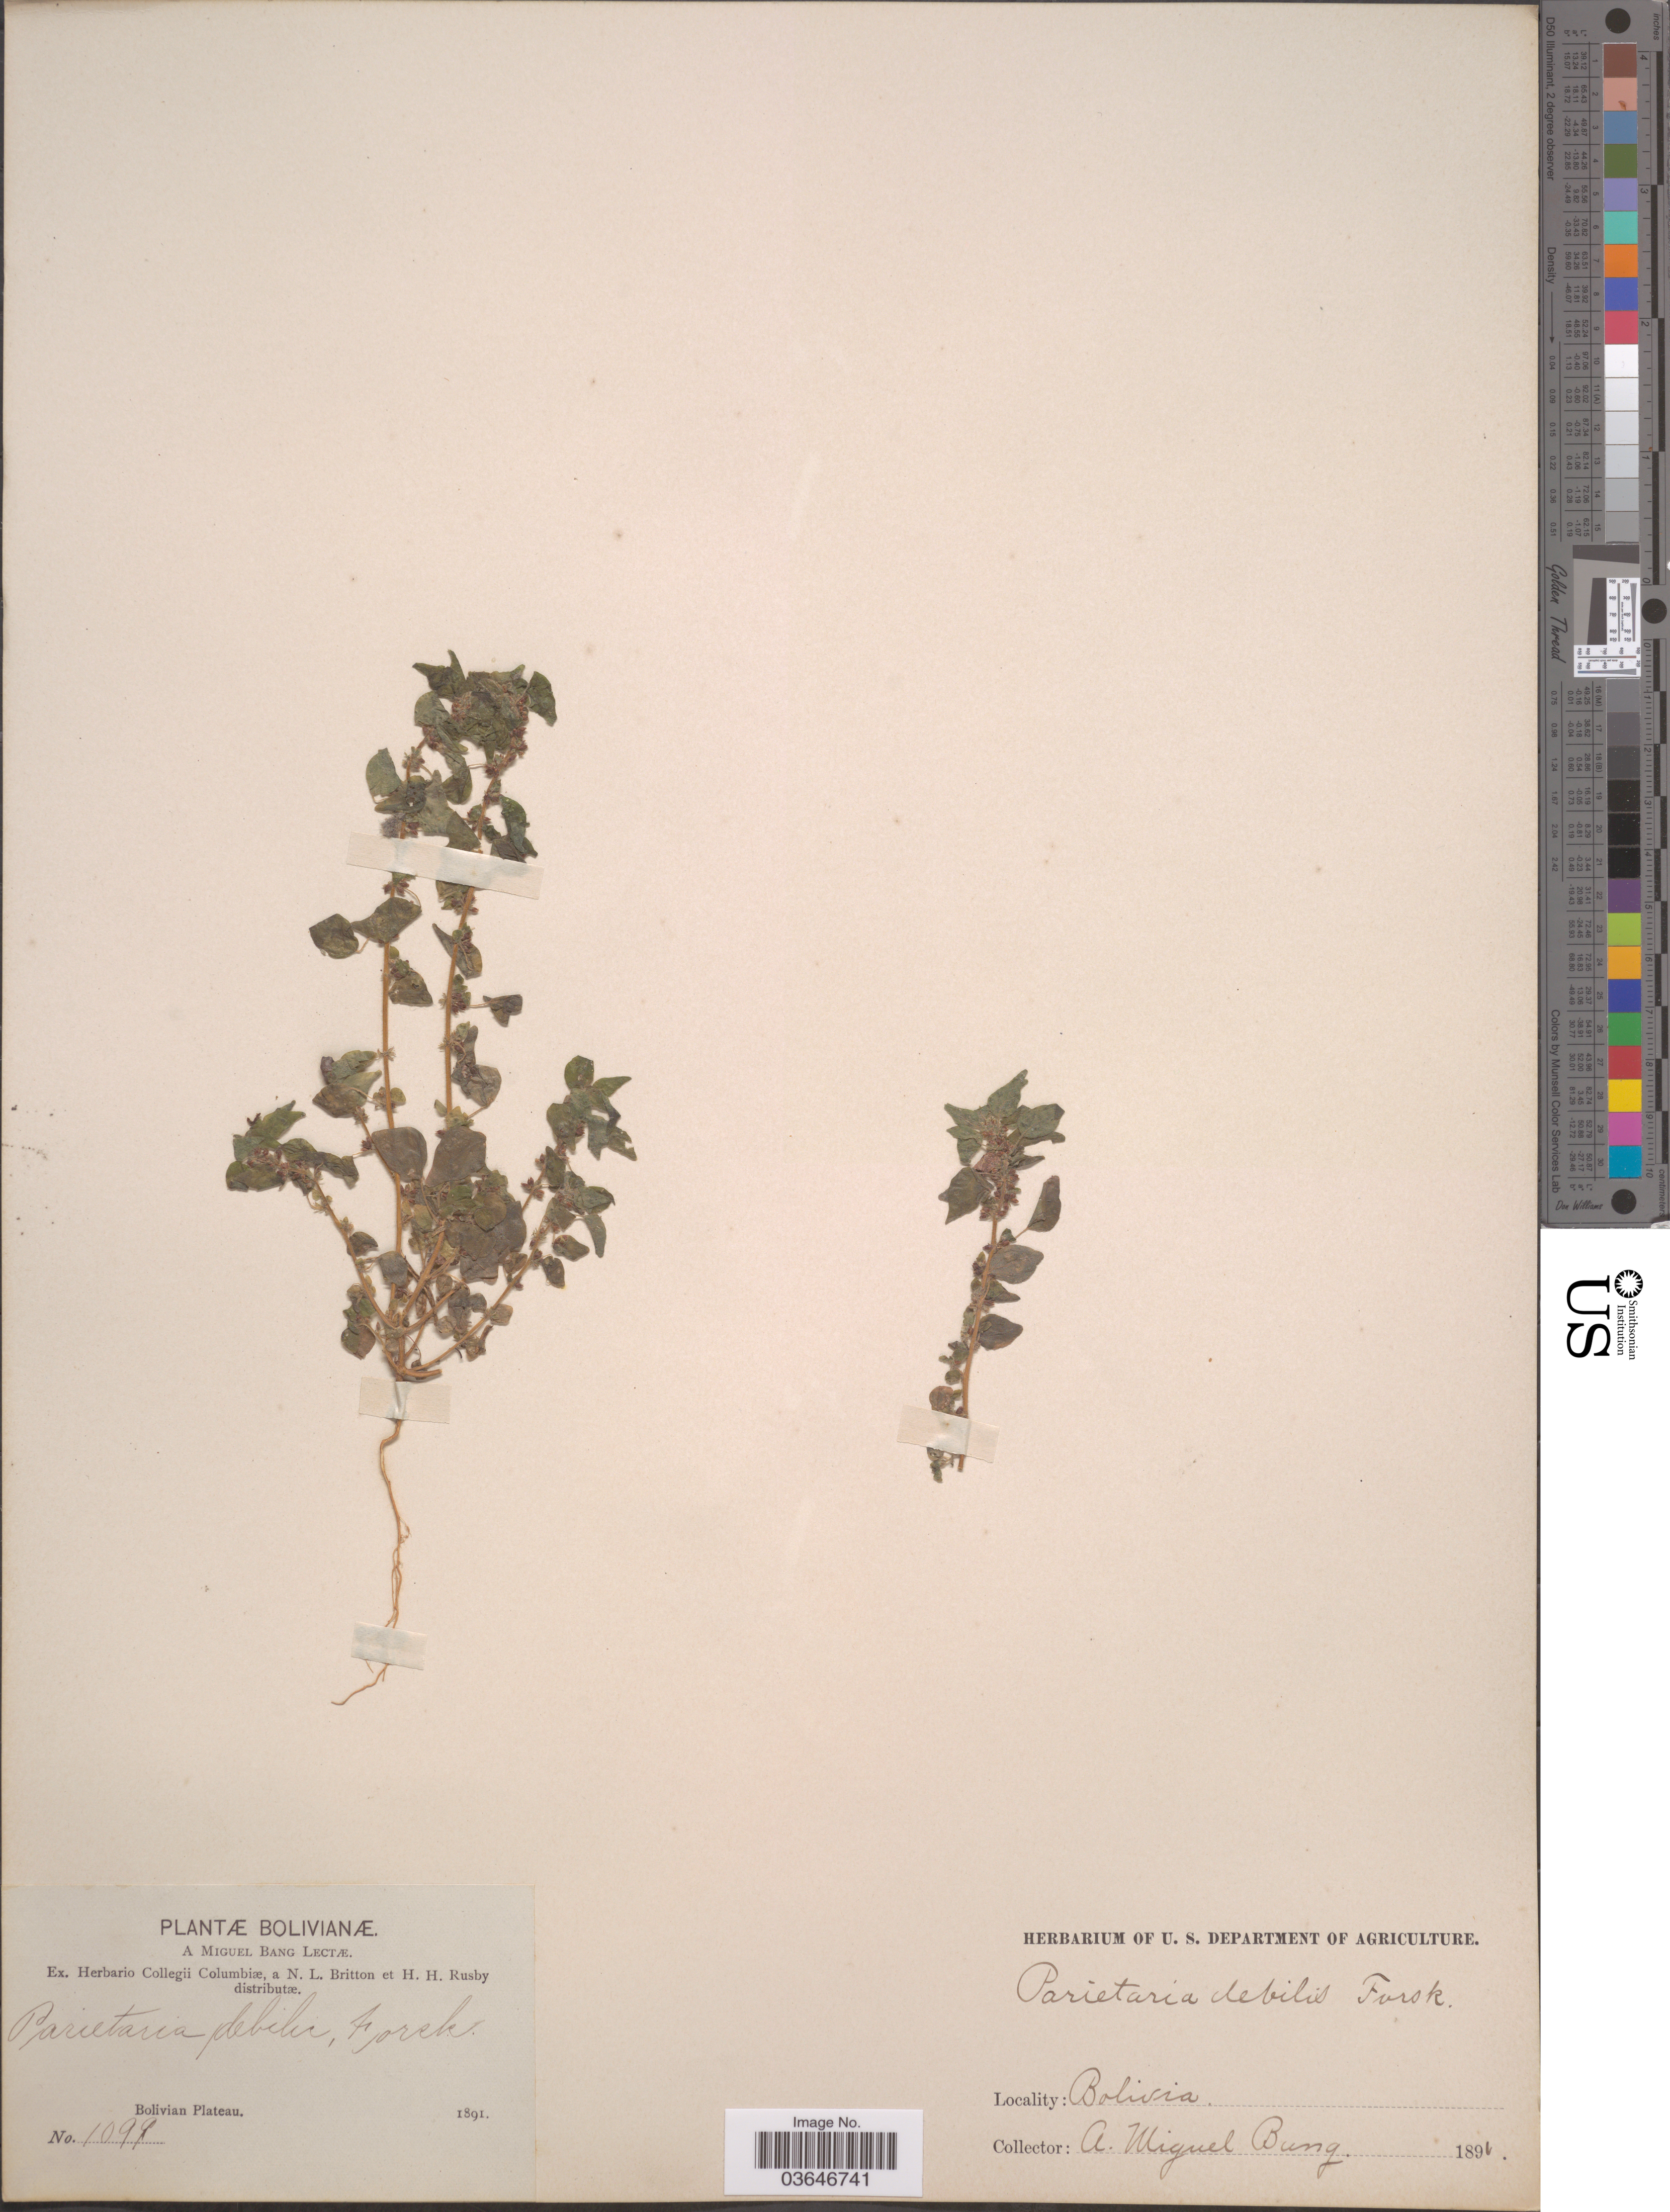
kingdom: Plantae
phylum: Tracheophyta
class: Magnoliopsida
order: Rosales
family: Urticaceae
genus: Parietaria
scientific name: Parietaria debilis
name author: G. Forst.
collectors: M. Bang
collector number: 1099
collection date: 1891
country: Bolivia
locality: Bolivian Plateau.